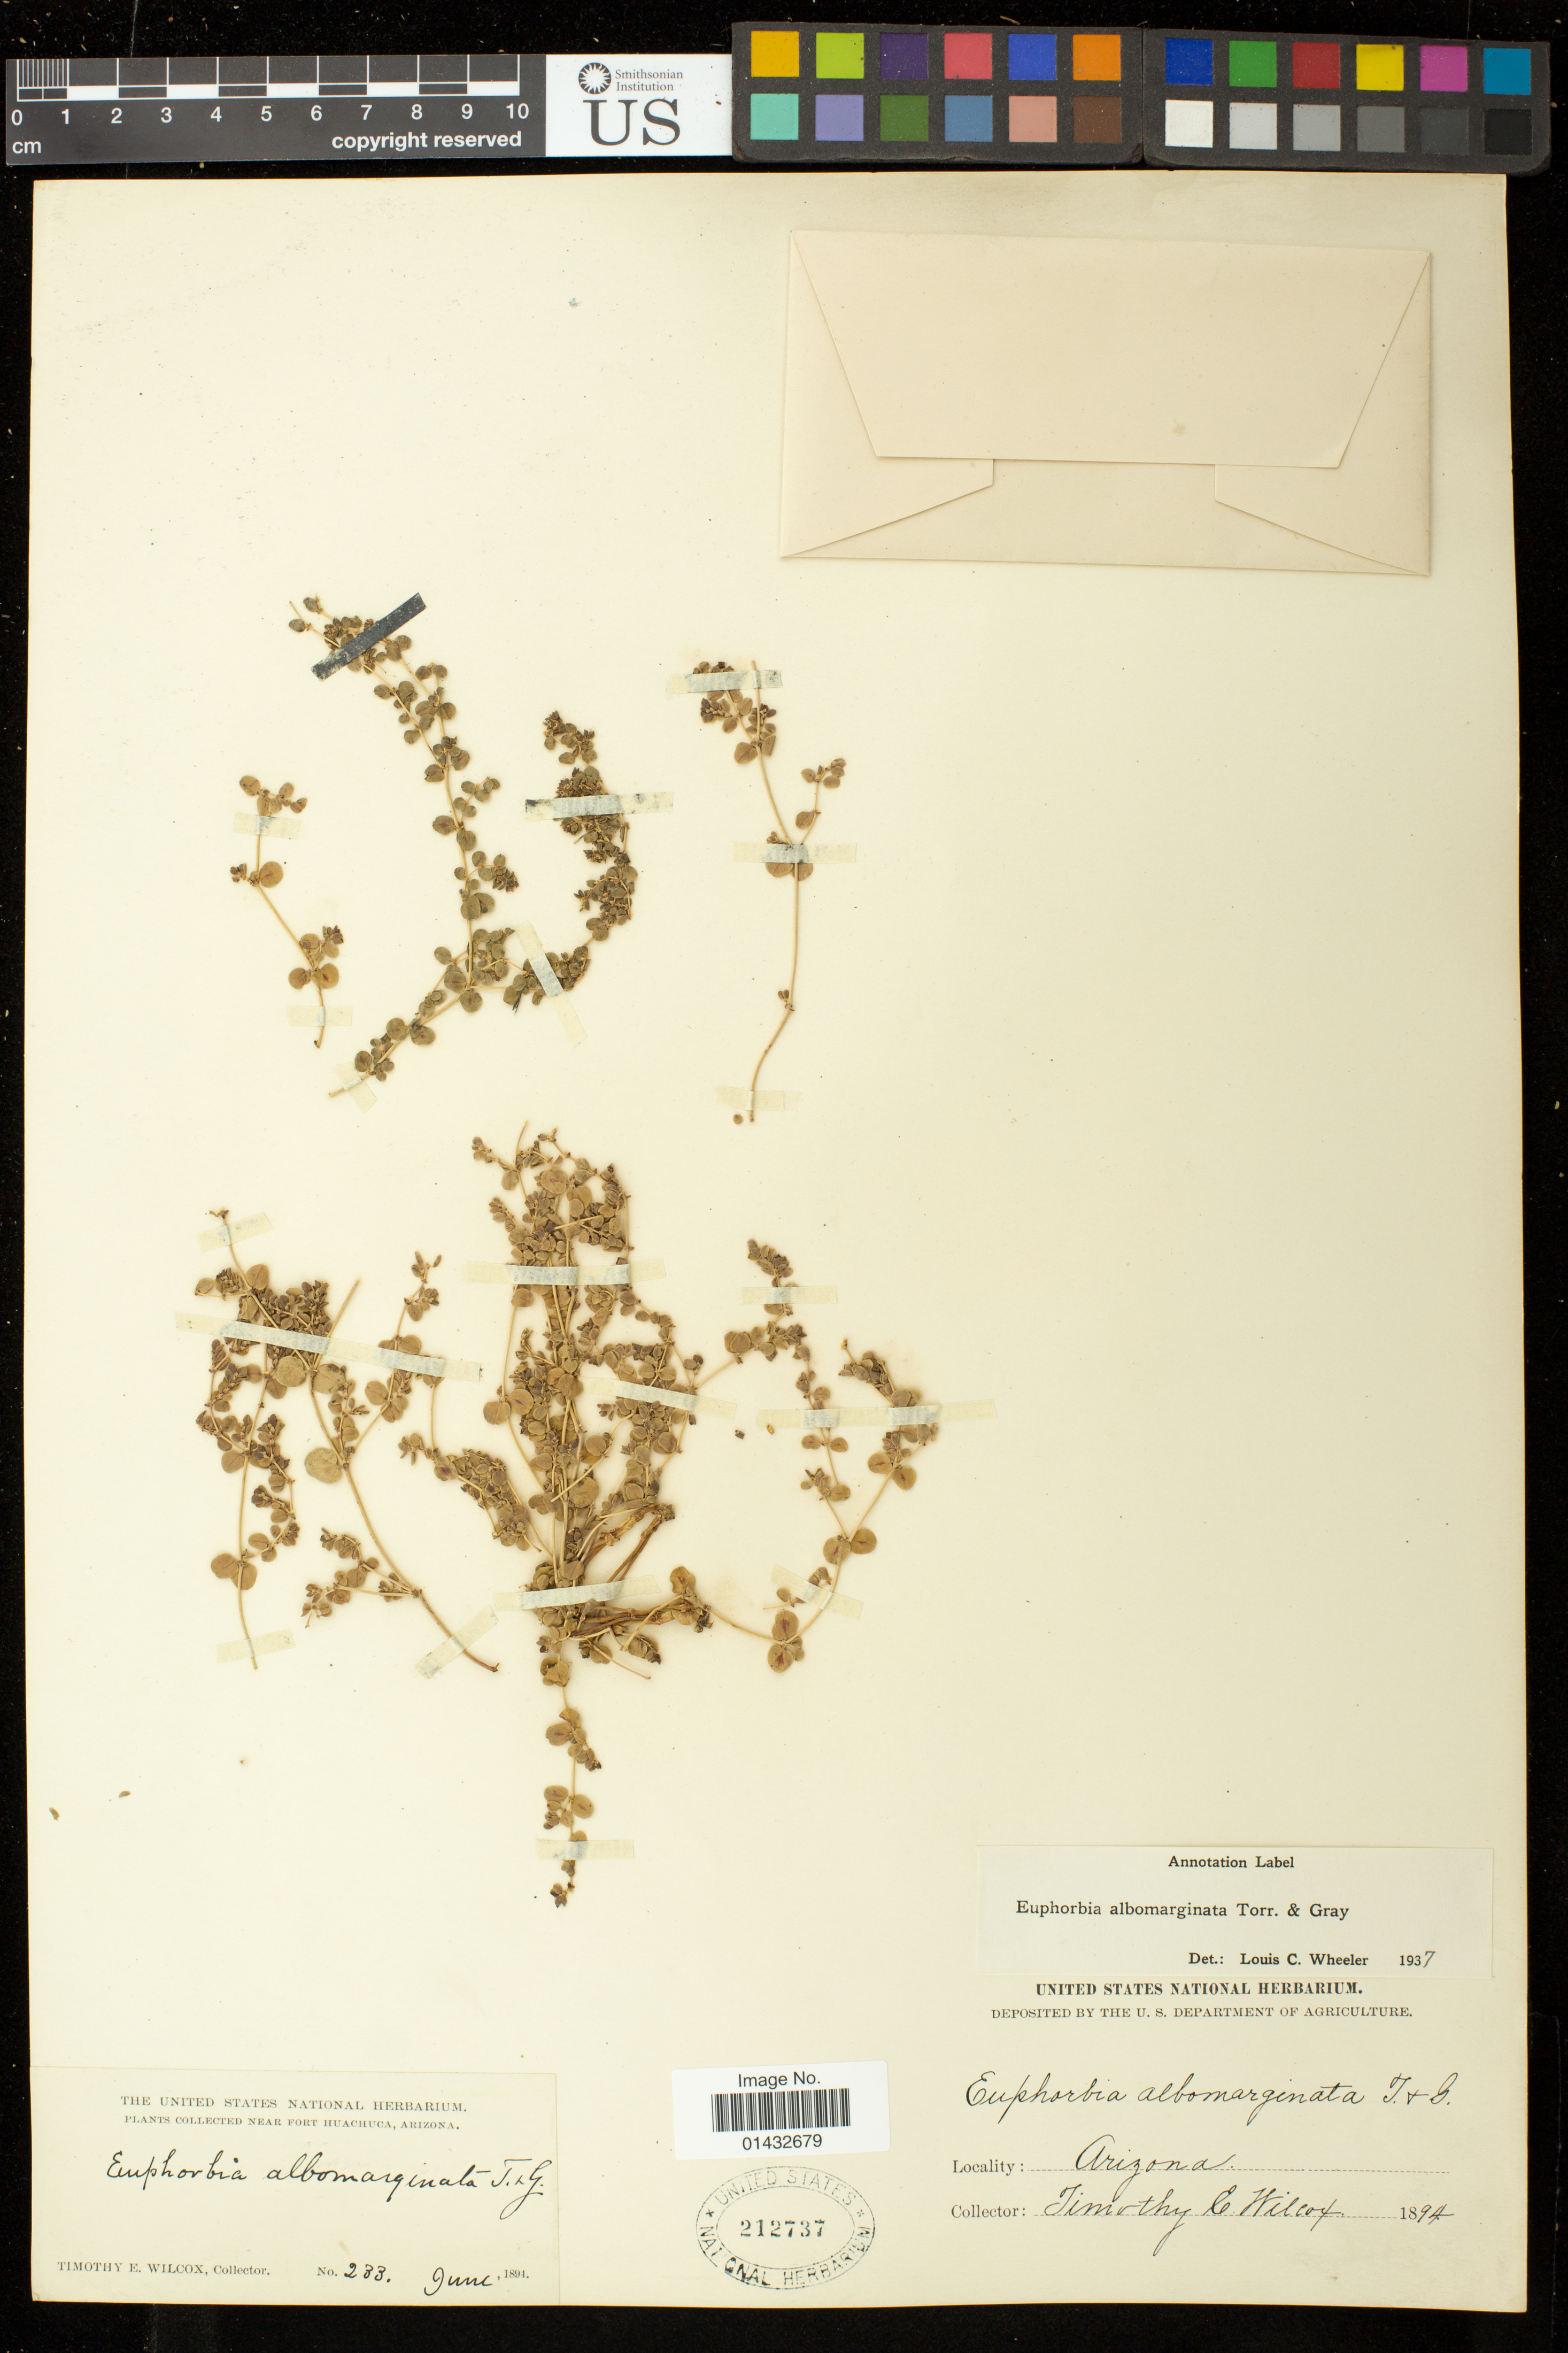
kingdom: Plantae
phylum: Tracheophyta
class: Magnoliopsida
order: Malpighiales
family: Euphorbiaceae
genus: Euphorbia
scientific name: Euphorbia albomarginata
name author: Torr. & A. Gray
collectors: T. E. Wilcox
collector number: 233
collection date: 1894-06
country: United States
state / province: Arizona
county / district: Cochise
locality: Near Fort Huachuca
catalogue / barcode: US 212737